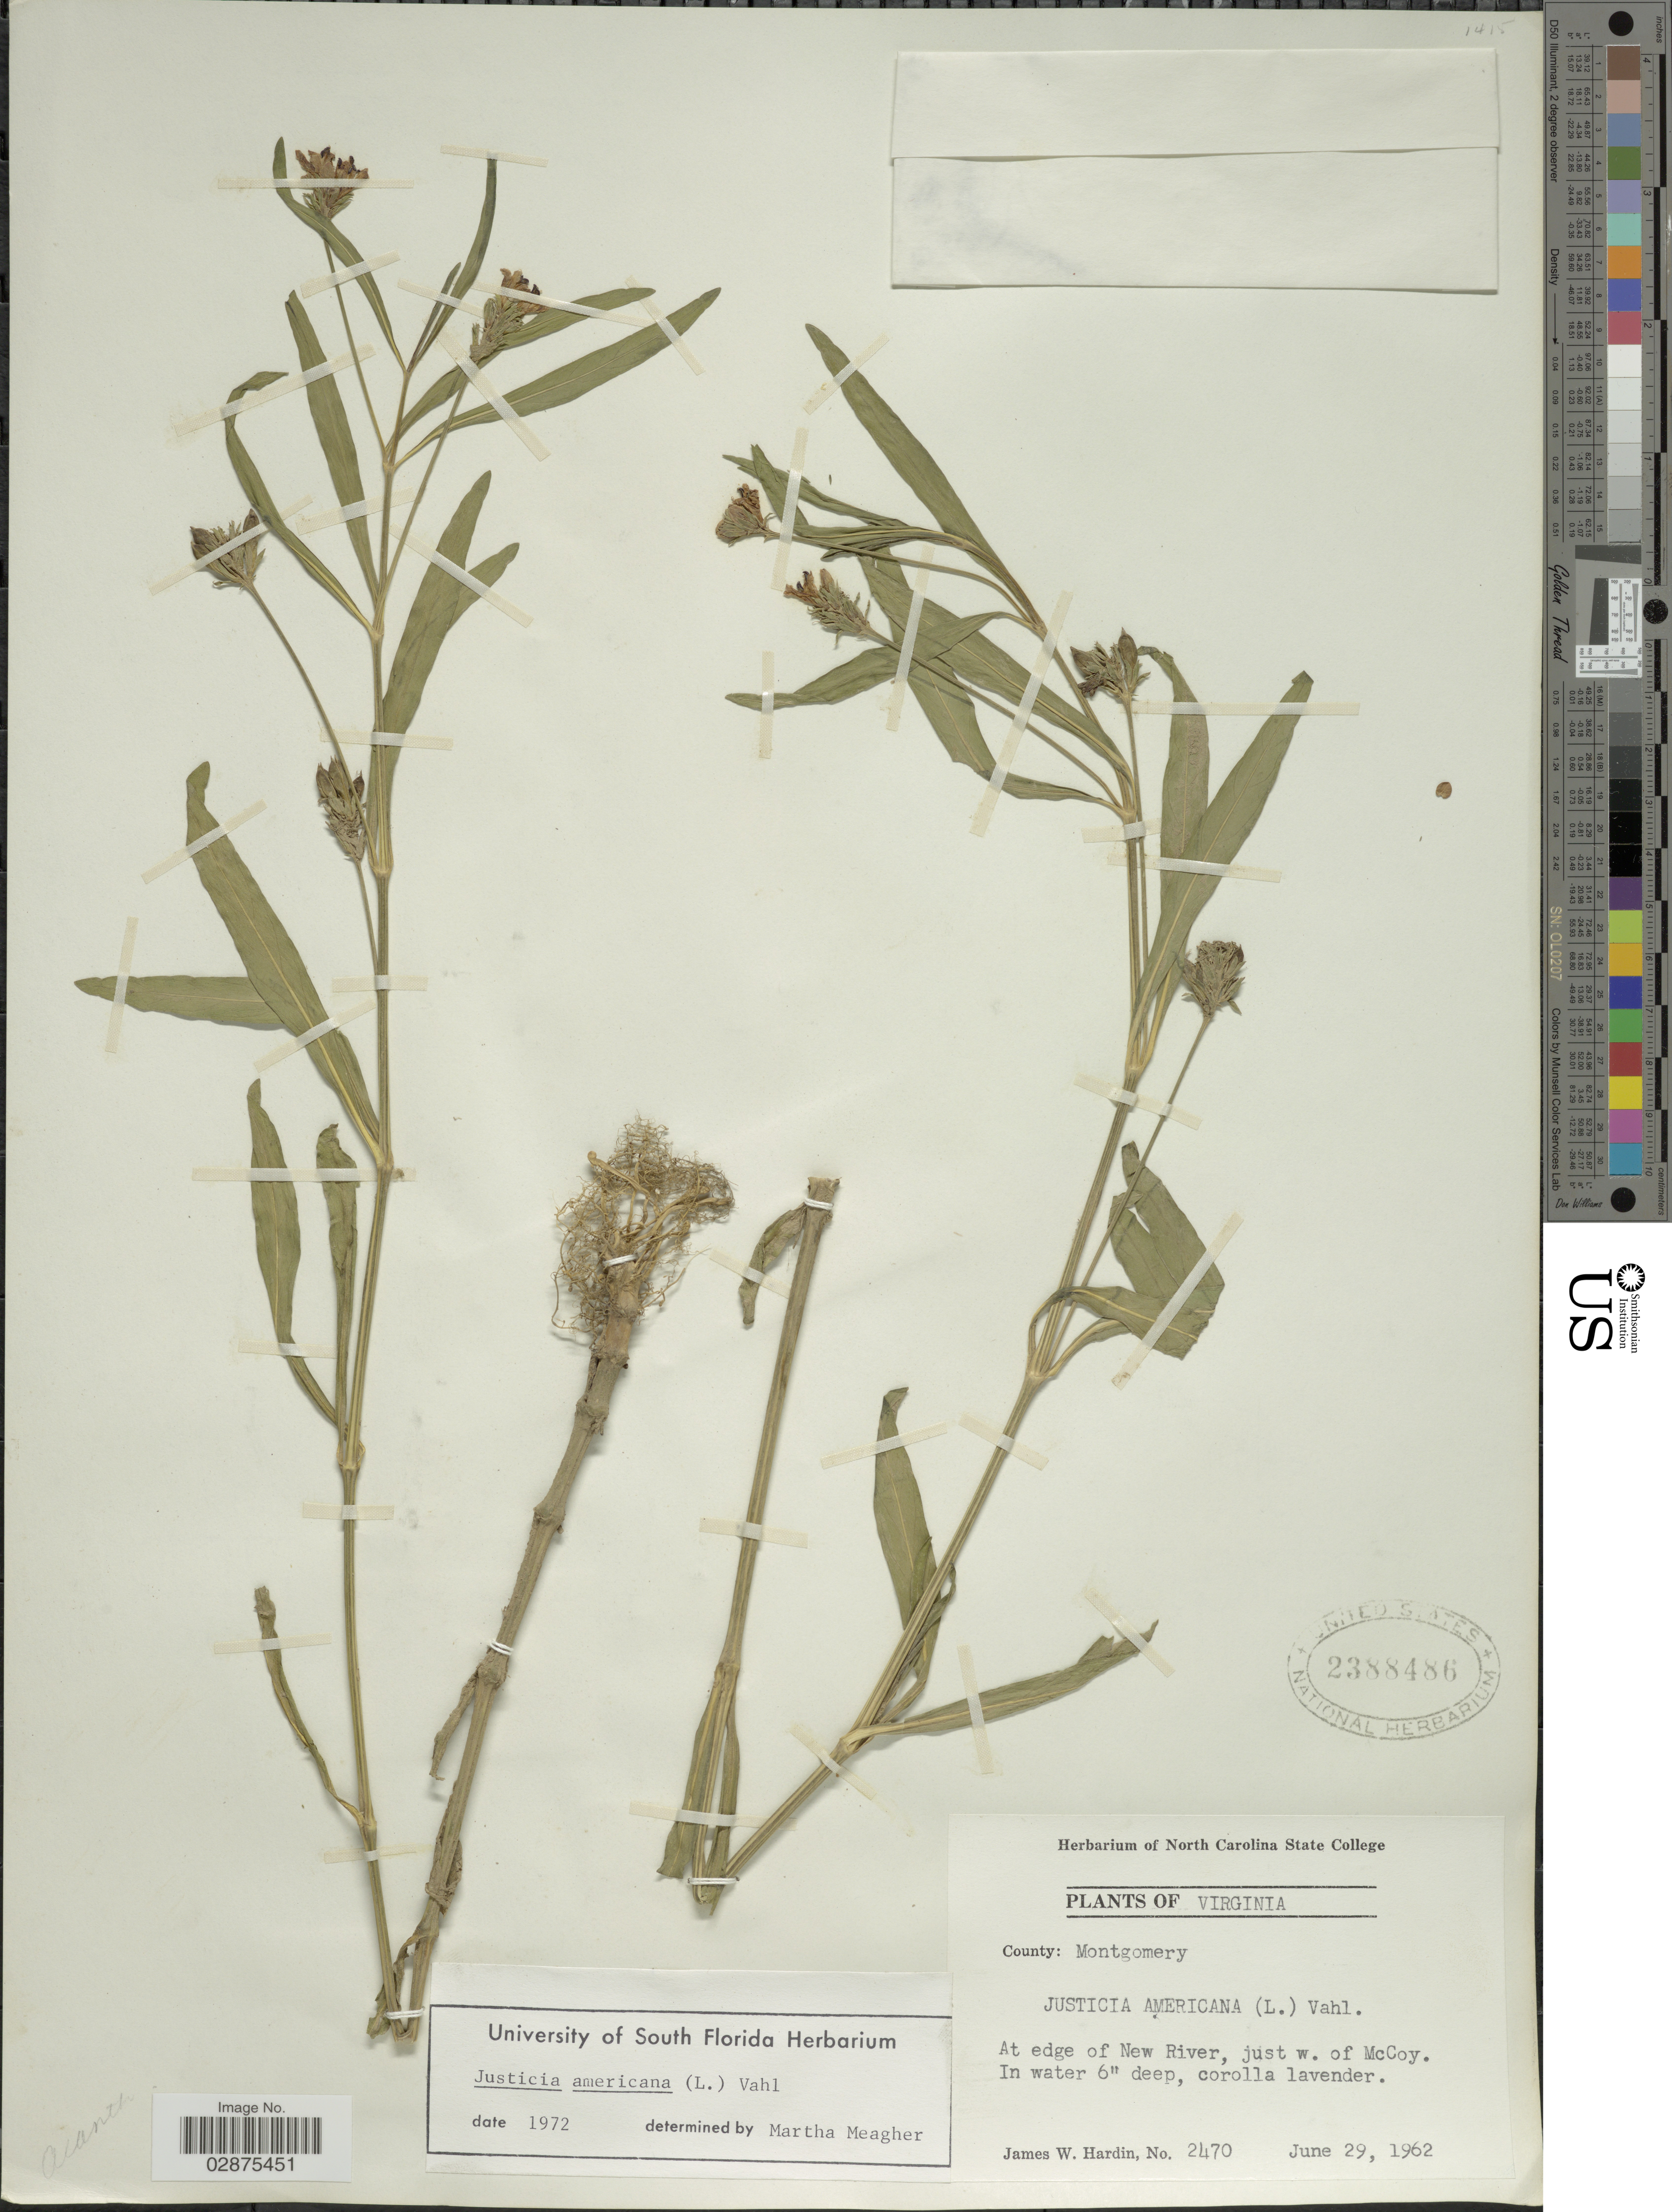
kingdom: Plantae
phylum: Tracheophyta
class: Magnoliopsida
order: Lamiales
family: Acanthaceae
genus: Justicia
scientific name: Justicia americana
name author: (L.) Vahl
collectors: J. W. Hardin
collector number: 2470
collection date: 1962-06-29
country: United States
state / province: Virginia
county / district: Montgomery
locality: At edge of New River, just w. of McCoy.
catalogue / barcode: US 2388486